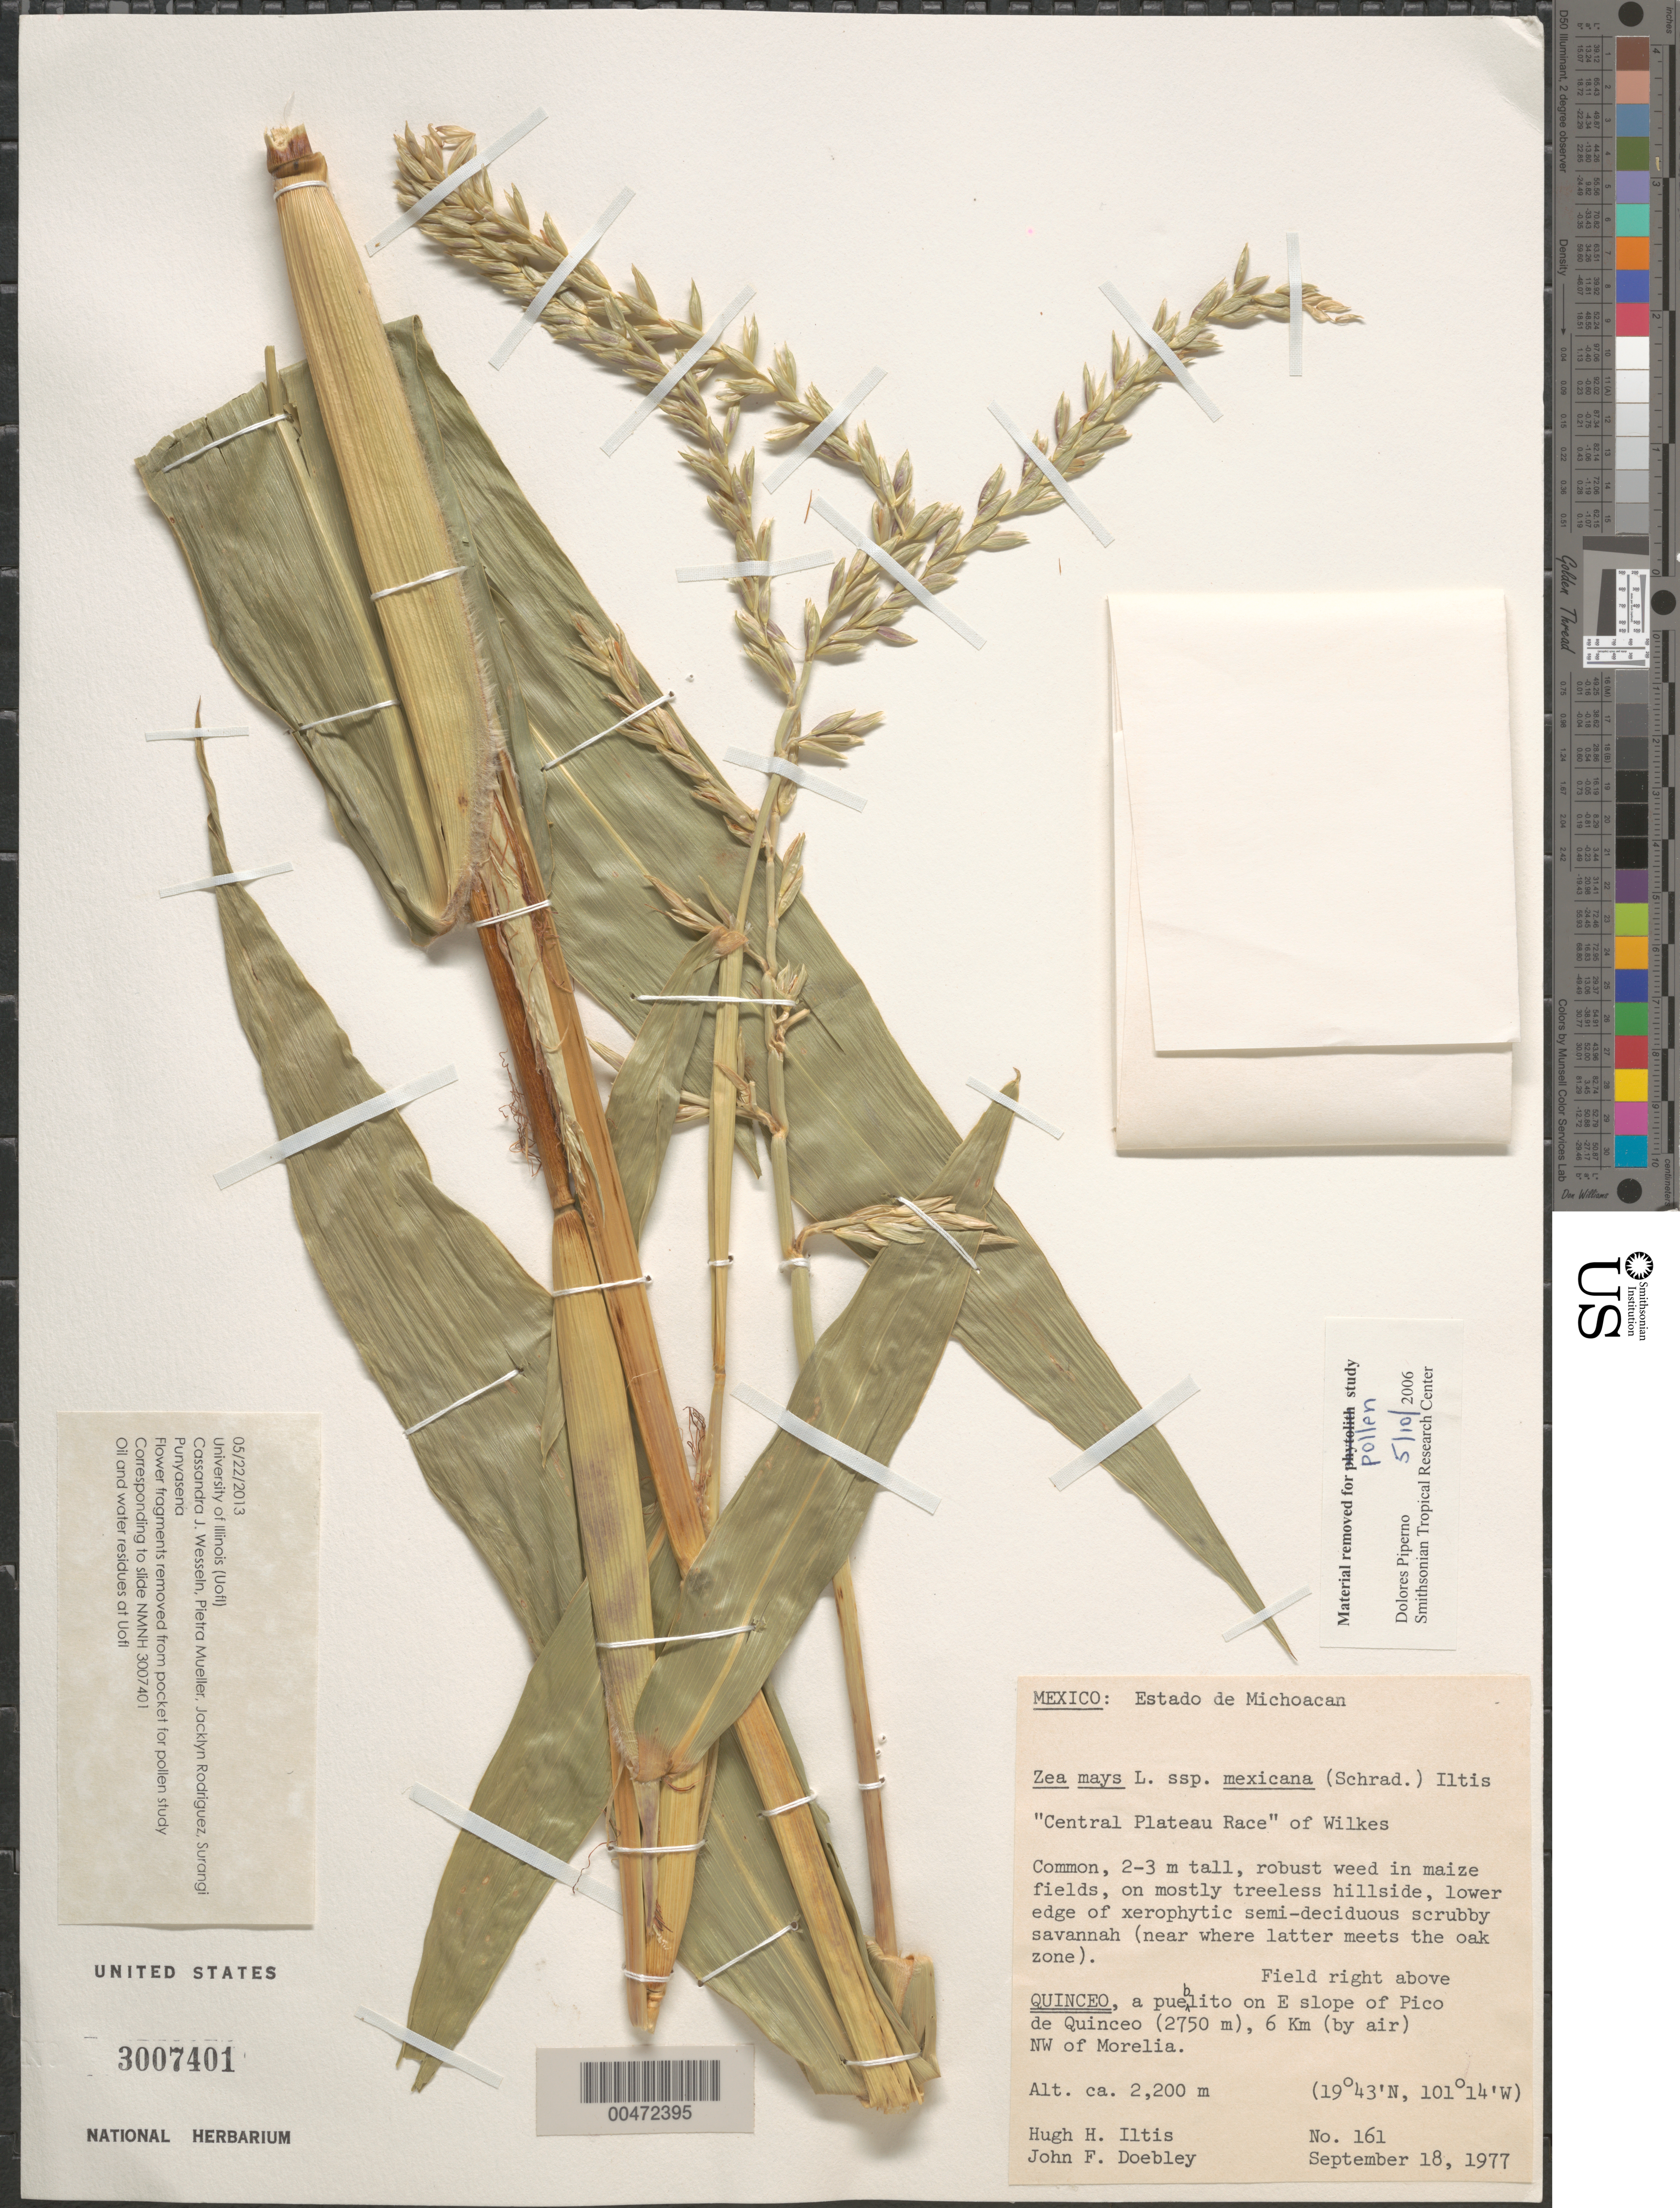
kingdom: Plantae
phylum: Tracheophyta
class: Liliopsida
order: Poales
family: Poaceae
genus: Zea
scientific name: Zea mays subsp. mexicana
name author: (Schrad.) Iltis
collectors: H. H. Iltis & J. F. Doebley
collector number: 161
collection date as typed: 18 Sep 1977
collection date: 1977-09-18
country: Mexico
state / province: Michoacán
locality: Quinceo, a pueblito on E slope of Pico de Quinceo, 6 km (by air) NW of Morelia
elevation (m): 2200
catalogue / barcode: US 3007401